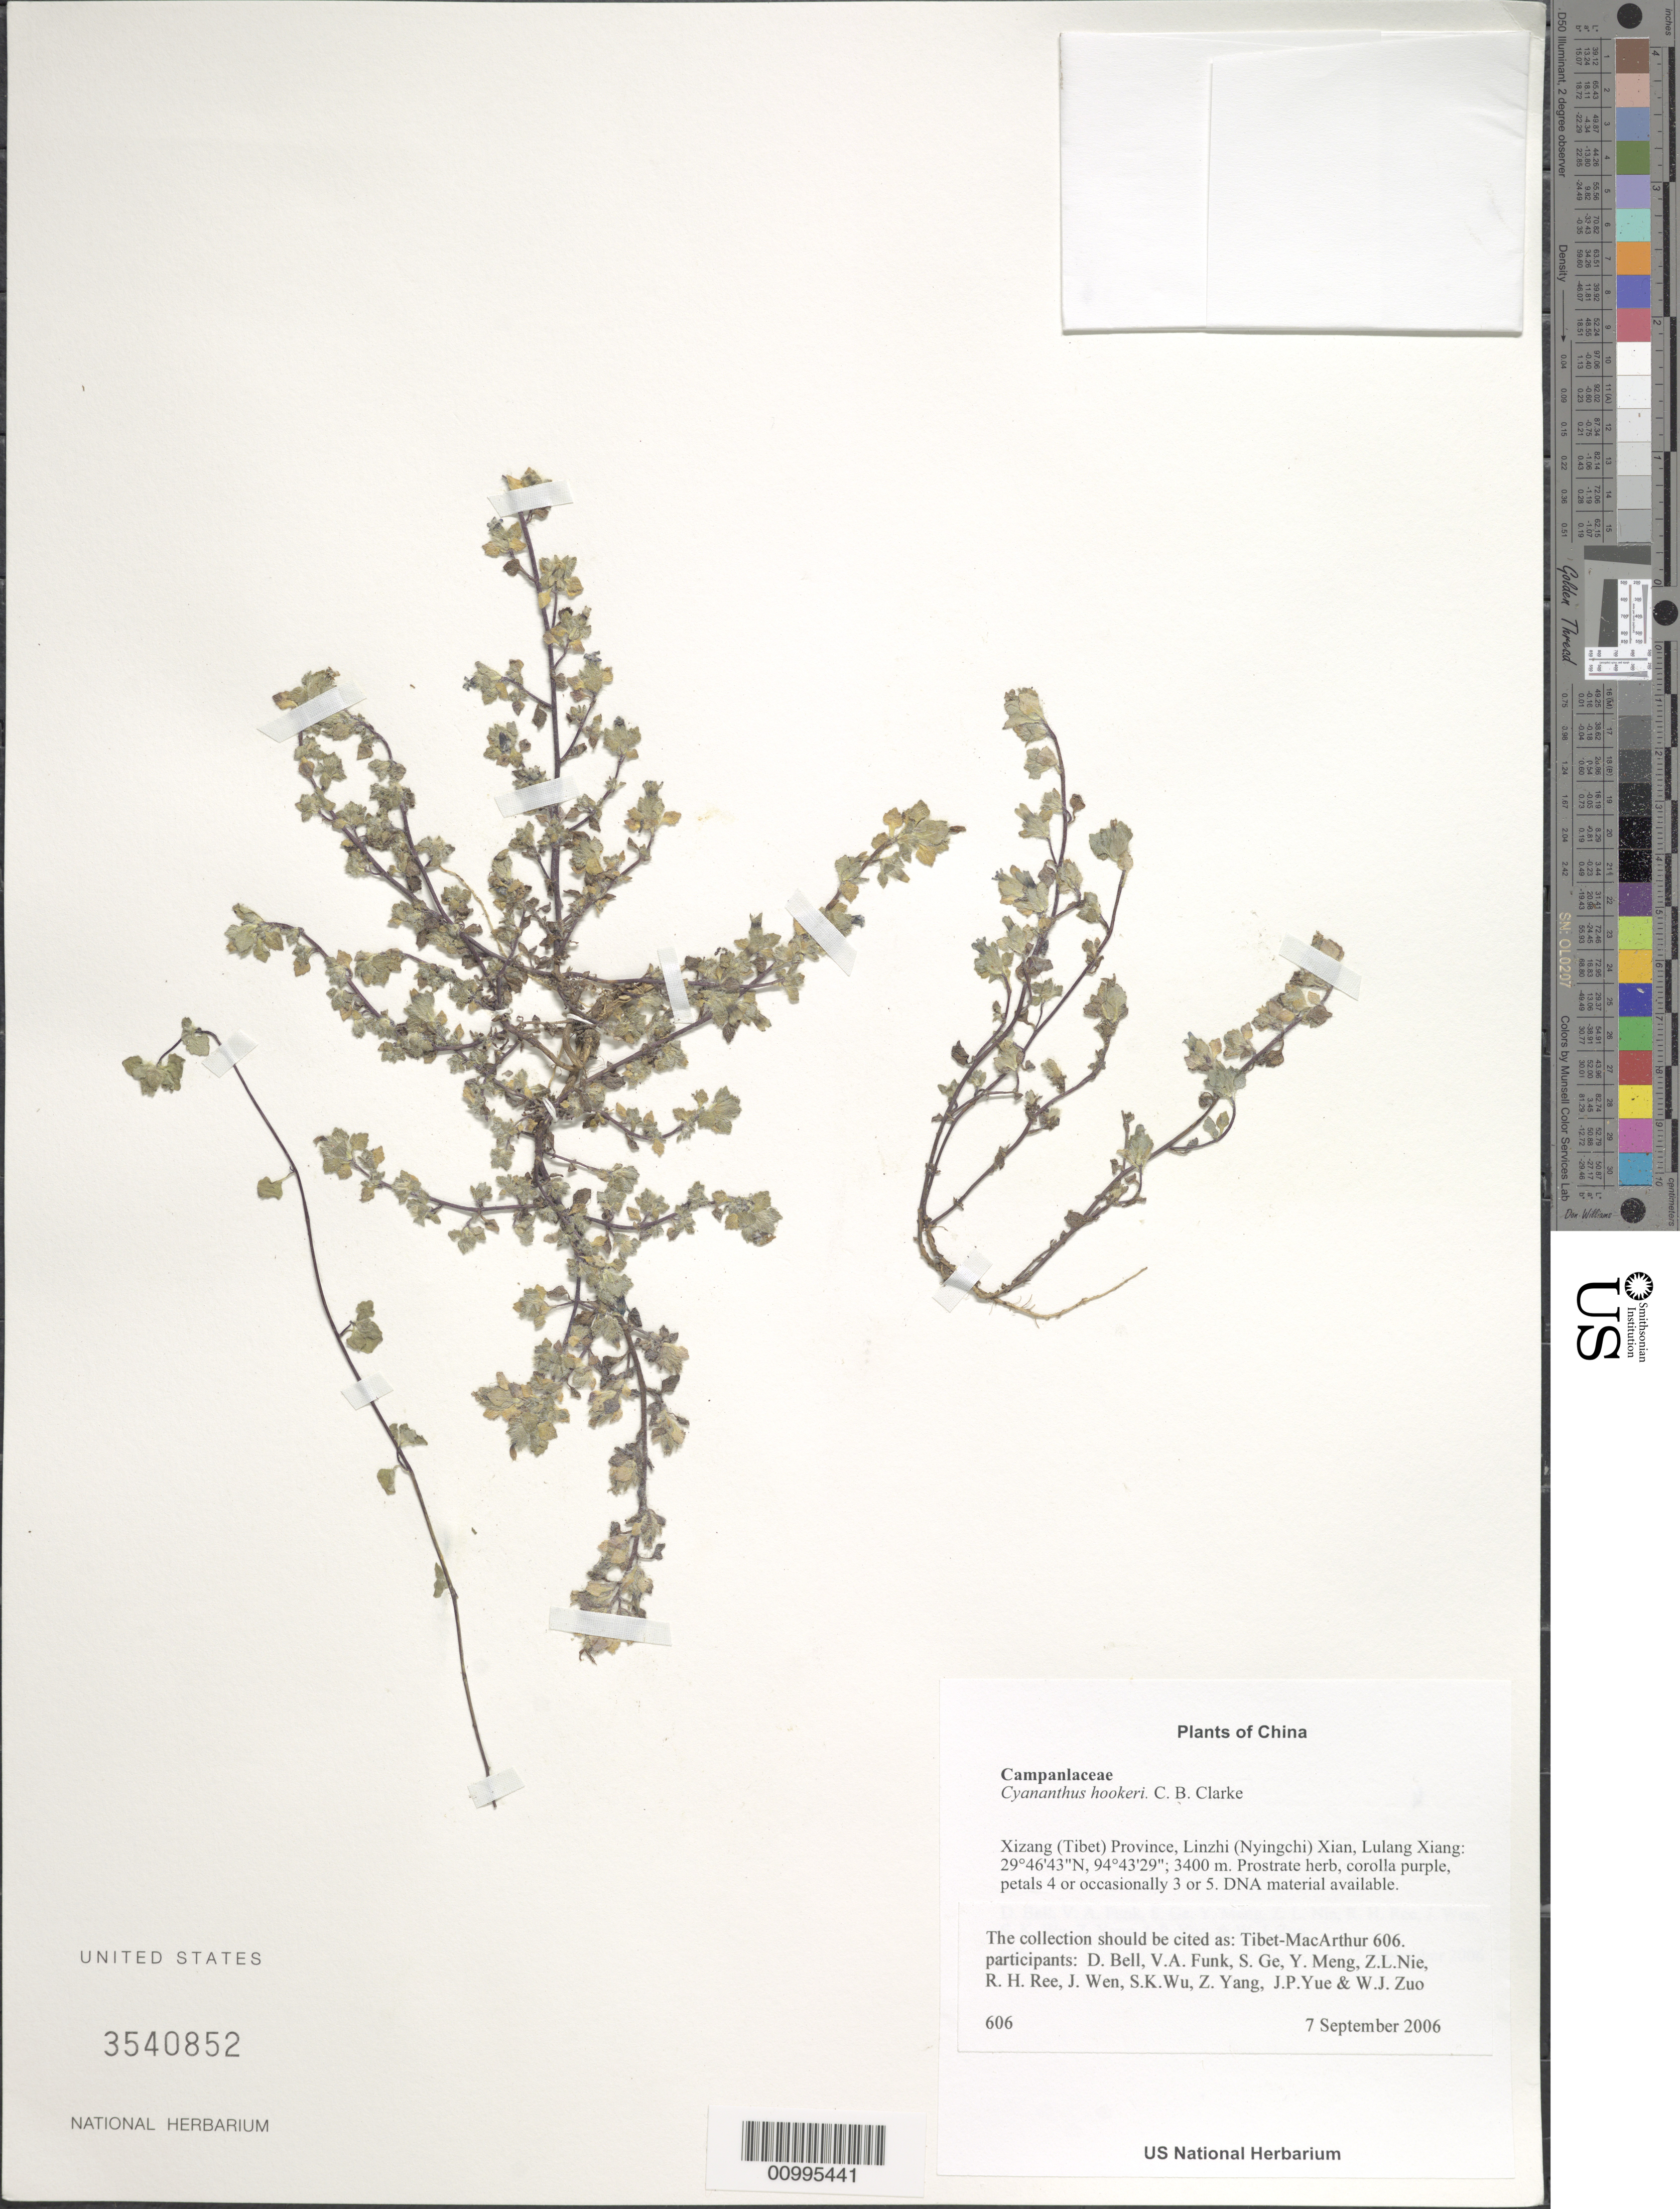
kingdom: Plantae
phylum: Tracheophyta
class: Magnoliopsida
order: Asterales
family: Campanulaceae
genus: Cyananthus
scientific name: Cyananthus hookeri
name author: C.B. Clarke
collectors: Tibet-MacArthur, D. A. Bell, V. Funk, S. Ge, Y. Meng, Z. Nie, R. Ree, J. Wen, S. K. Wu, Z. Yang, J. Yue & W. Zuo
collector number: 606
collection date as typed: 07 Sep 2006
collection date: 2006-09-07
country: China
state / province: Xizang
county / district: Linzhi (Nyingchi) Xian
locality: Lulang Xiang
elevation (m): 3400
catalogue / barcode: US 3540852